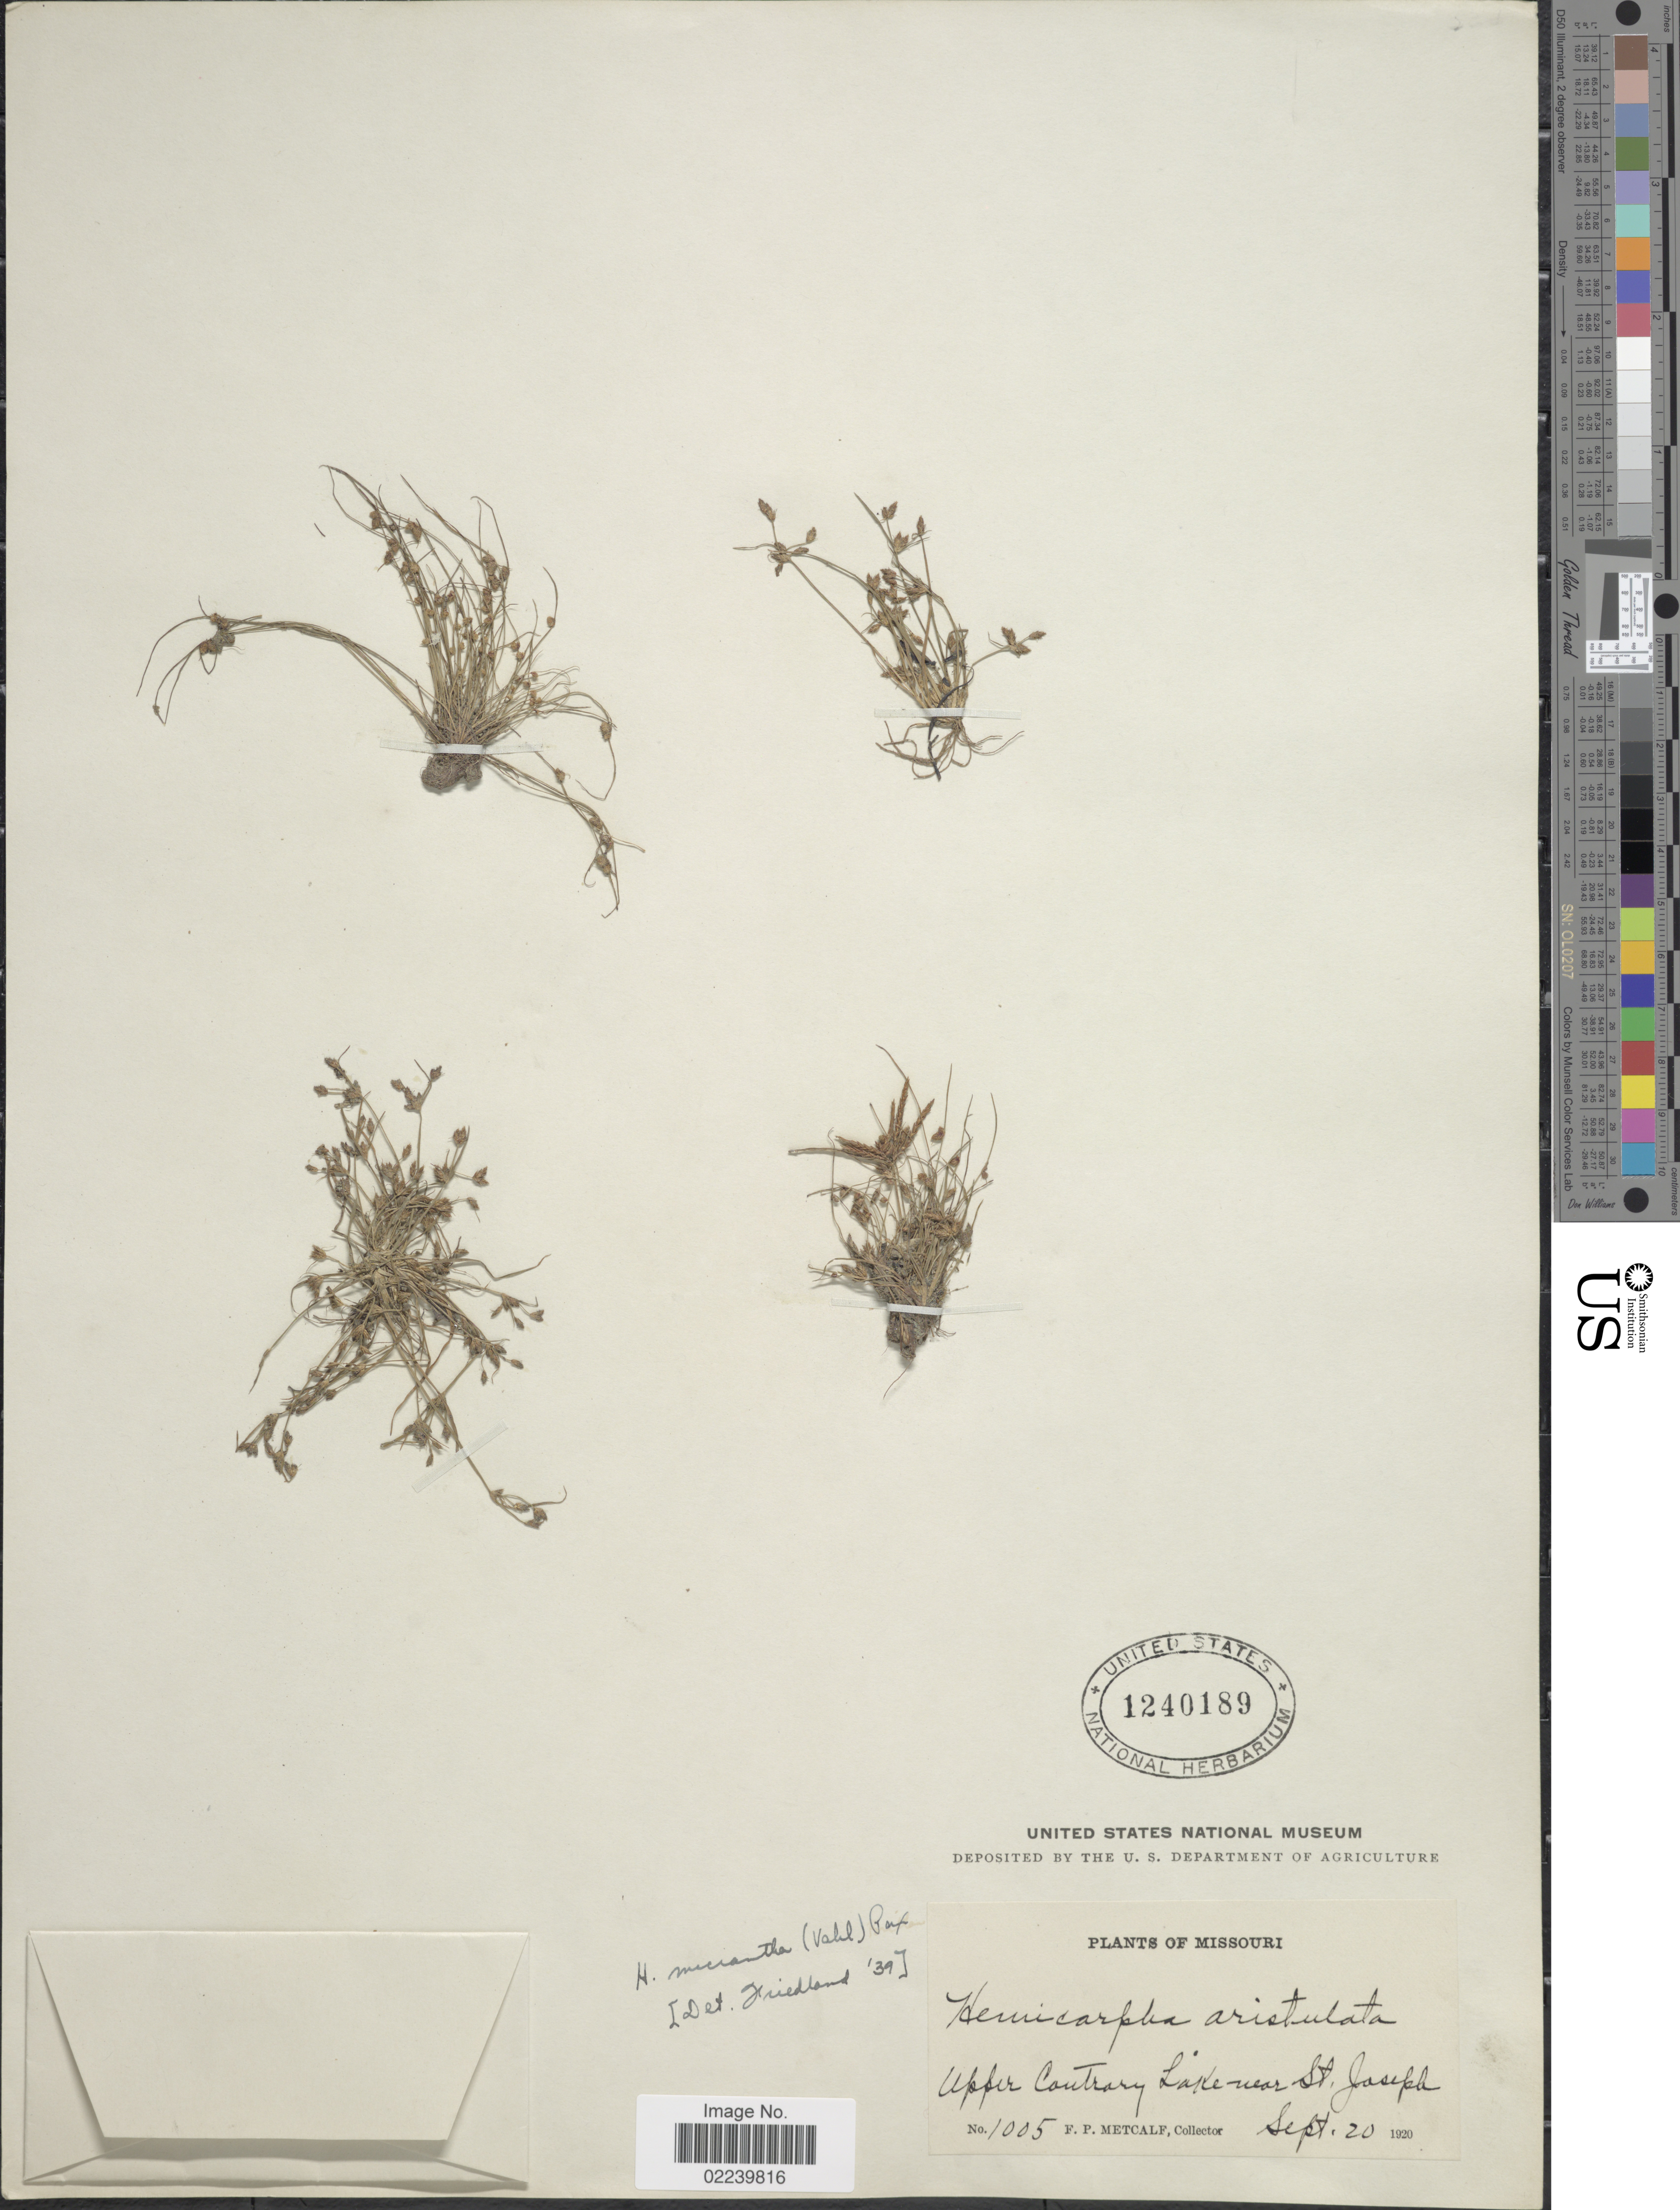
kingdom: Plantae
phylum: Tracheophyta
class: Liliopsida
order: Poales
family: Cyperaceae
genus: Cyperus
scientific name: Cyperus subsquarrosus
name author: (Muhl.) Bauters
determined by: Strong, Mark T., (BOT), Smithsonian Institution - National Museum of Natural History (UNITED STATES)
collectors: F. Metcalf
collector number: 1005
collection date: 1920-09-20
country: United States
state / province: Missouri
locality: Upper Coutrary Lake, near St. Joseph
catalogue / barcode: US 1240189